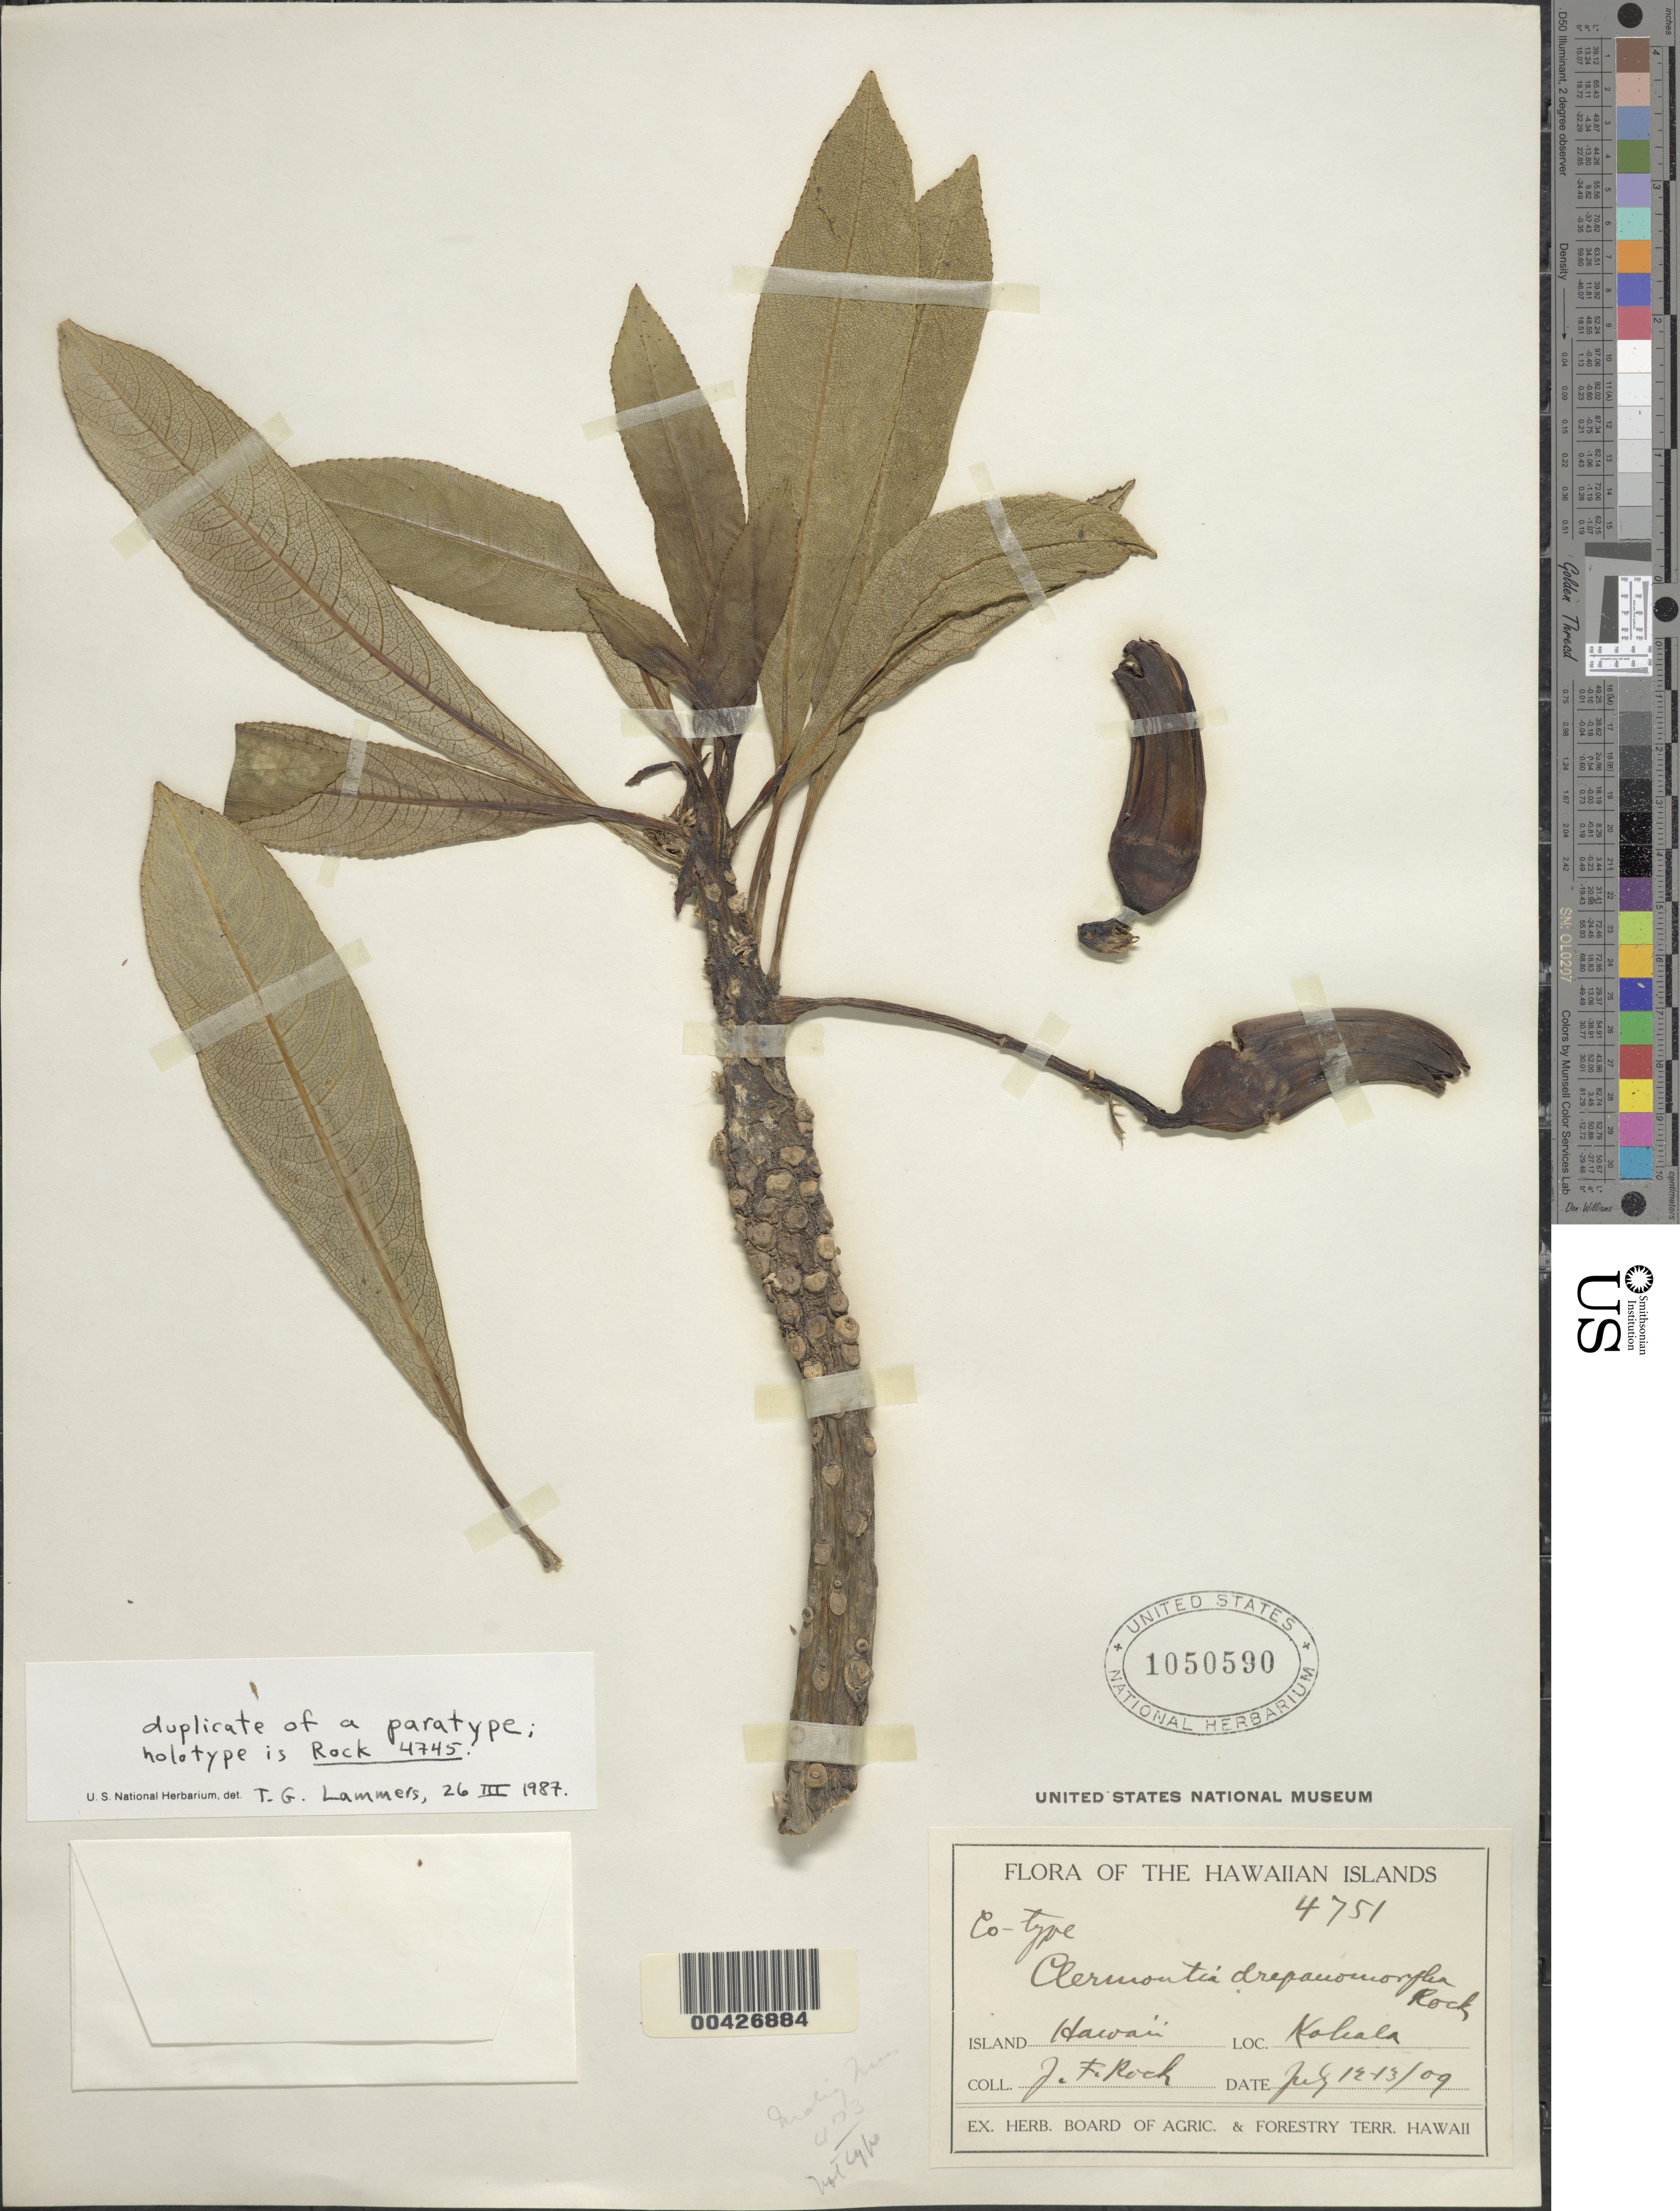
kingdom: Plantae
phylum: Tracheophyta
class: Magnoliopsida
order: Asterales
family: Campanulaceae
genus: Clermontia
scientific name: Clermontia drepanomorpha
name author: Rock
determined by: Lammers, T. G.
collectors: J. F. Rock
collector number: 4751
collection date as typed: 12 Jul 1909 to 13 Jul 1909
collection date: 1909-07-12/1909-07-13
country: United States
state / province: Hawaii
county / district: Hawaii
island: Hawaii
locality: Kohala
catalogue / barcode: US 1050590